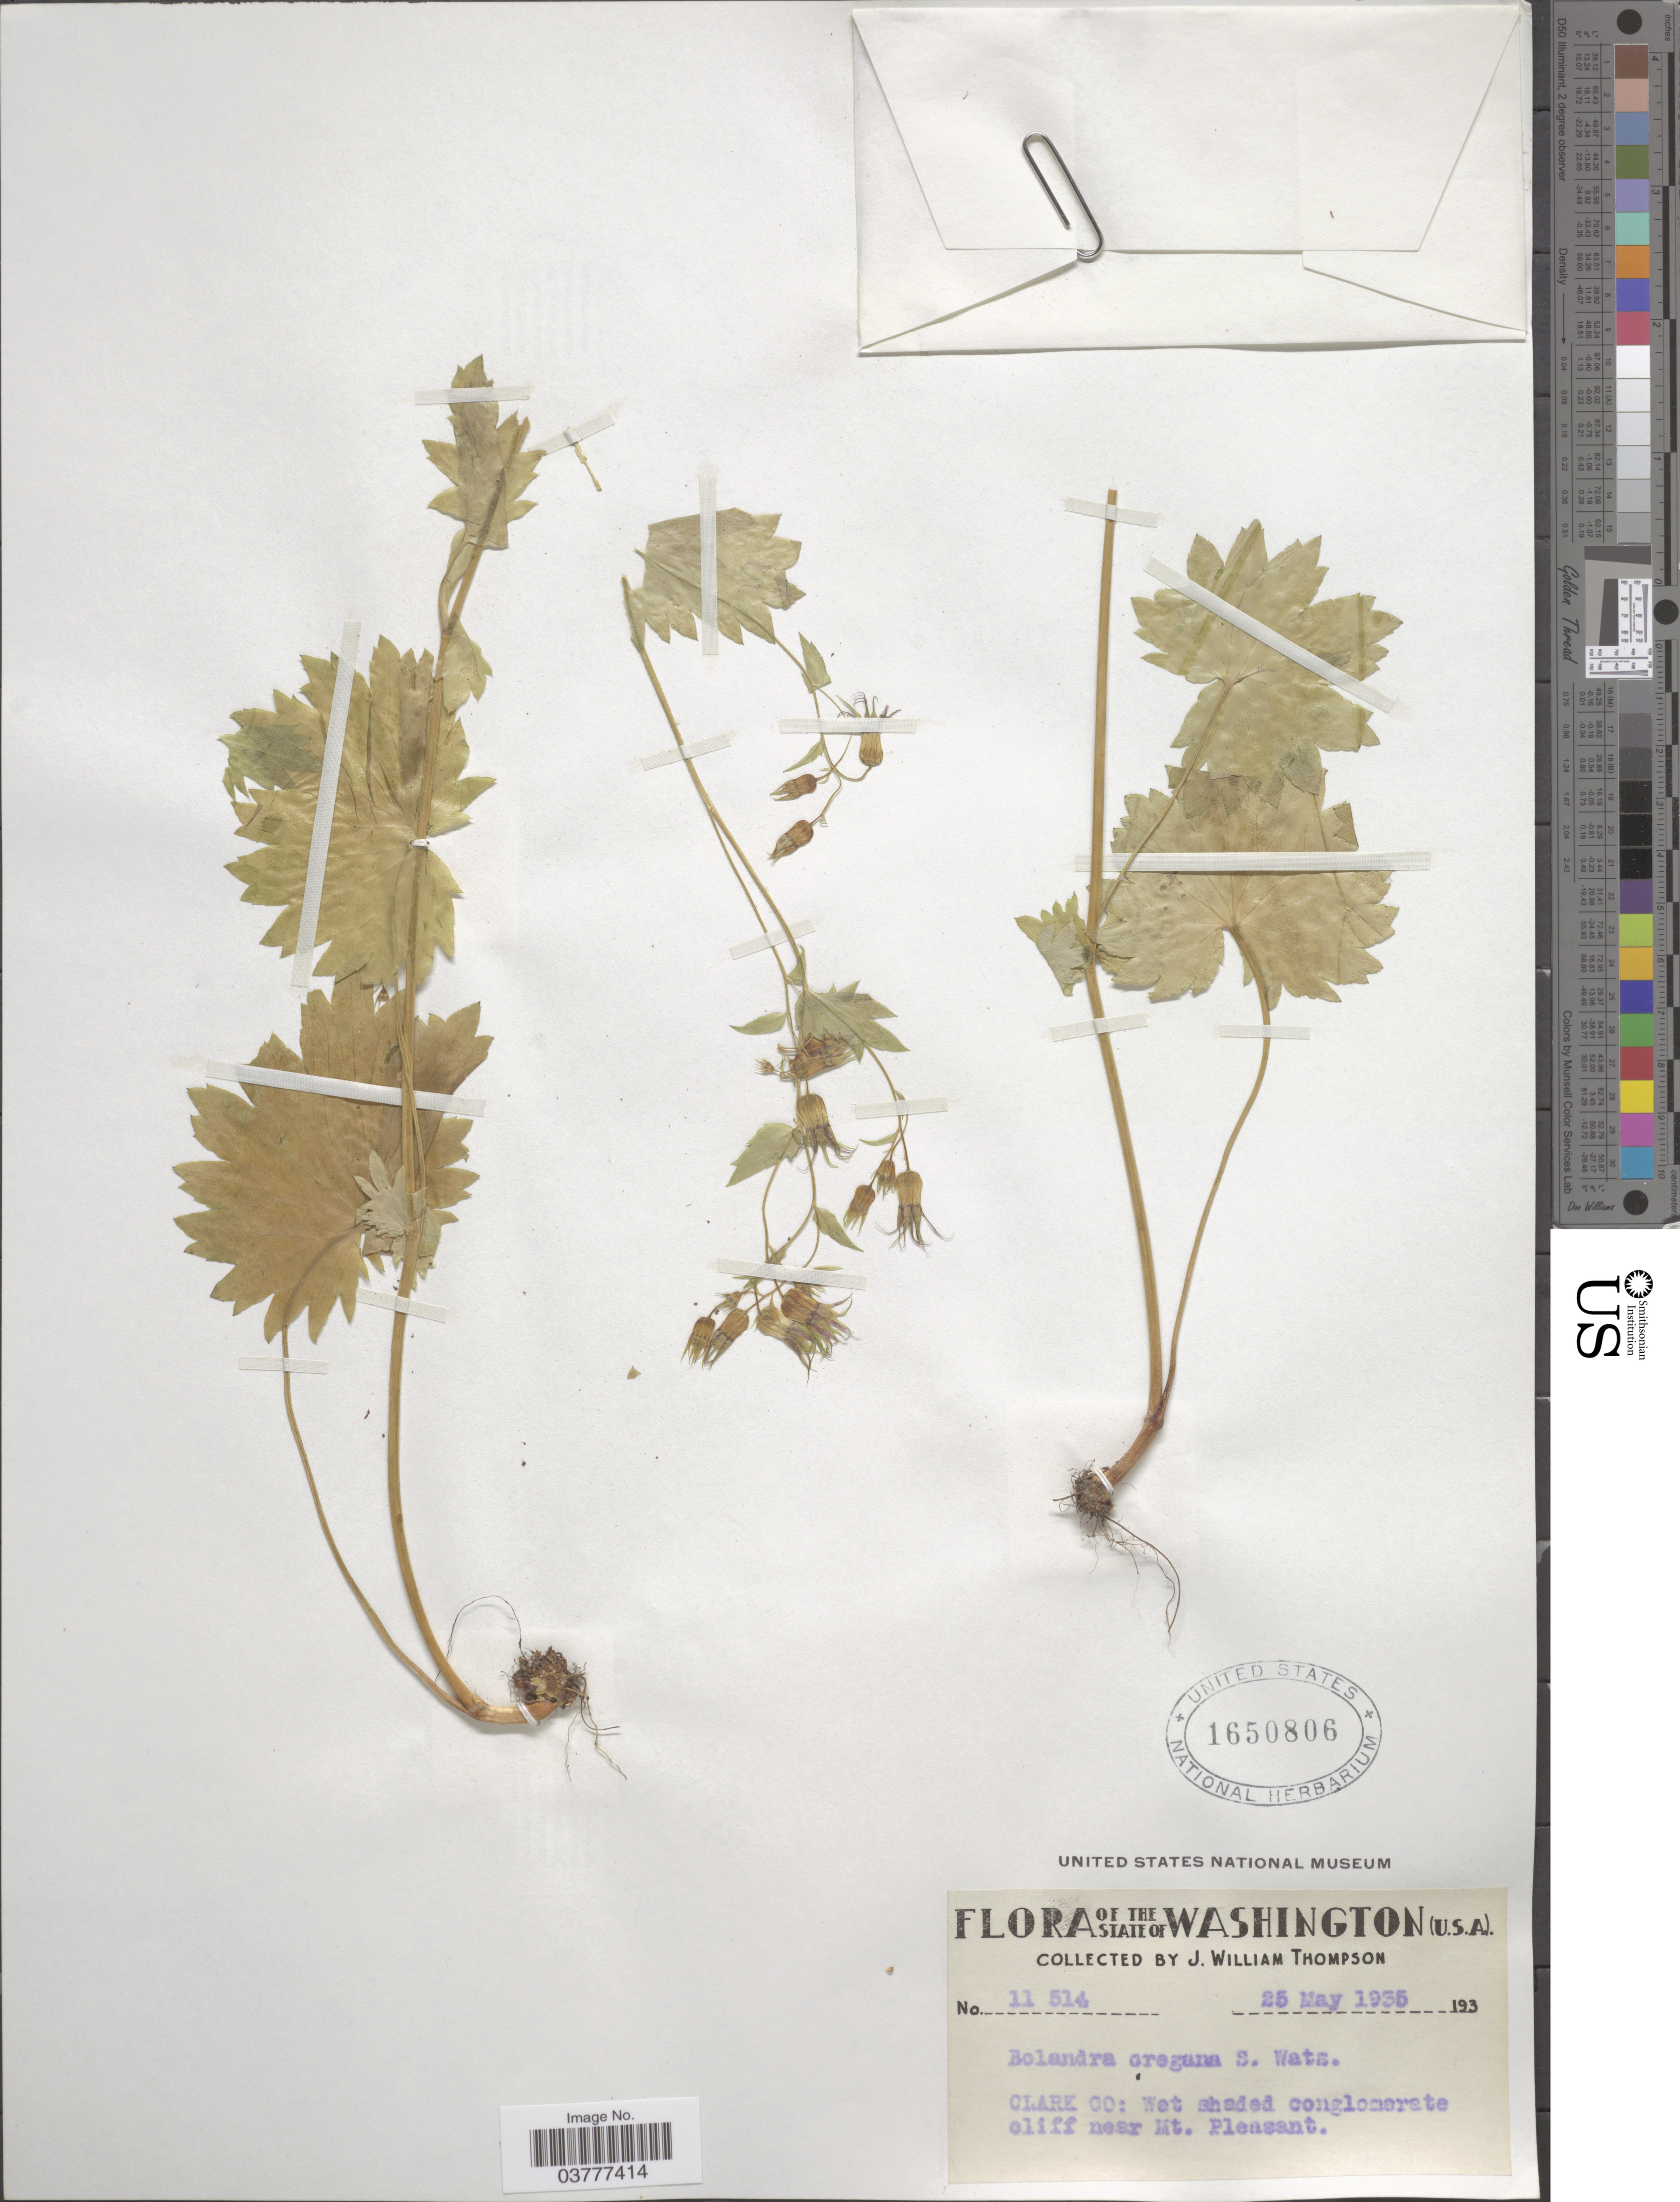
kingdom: Plantae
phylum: Tracheophyta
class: Magnoliopsida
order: Saxifragales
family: Saxifragaceae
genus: Bolandra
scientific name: Bolandra oregana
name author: S. Watson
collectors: J. W. Thompson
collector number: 11 514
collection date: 1935-05-25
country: United States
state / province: Washington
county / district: Clark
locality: Clark Co: Wet shaded conglomerate cliff near Mt. Pleasant.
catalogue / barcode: US 1650806